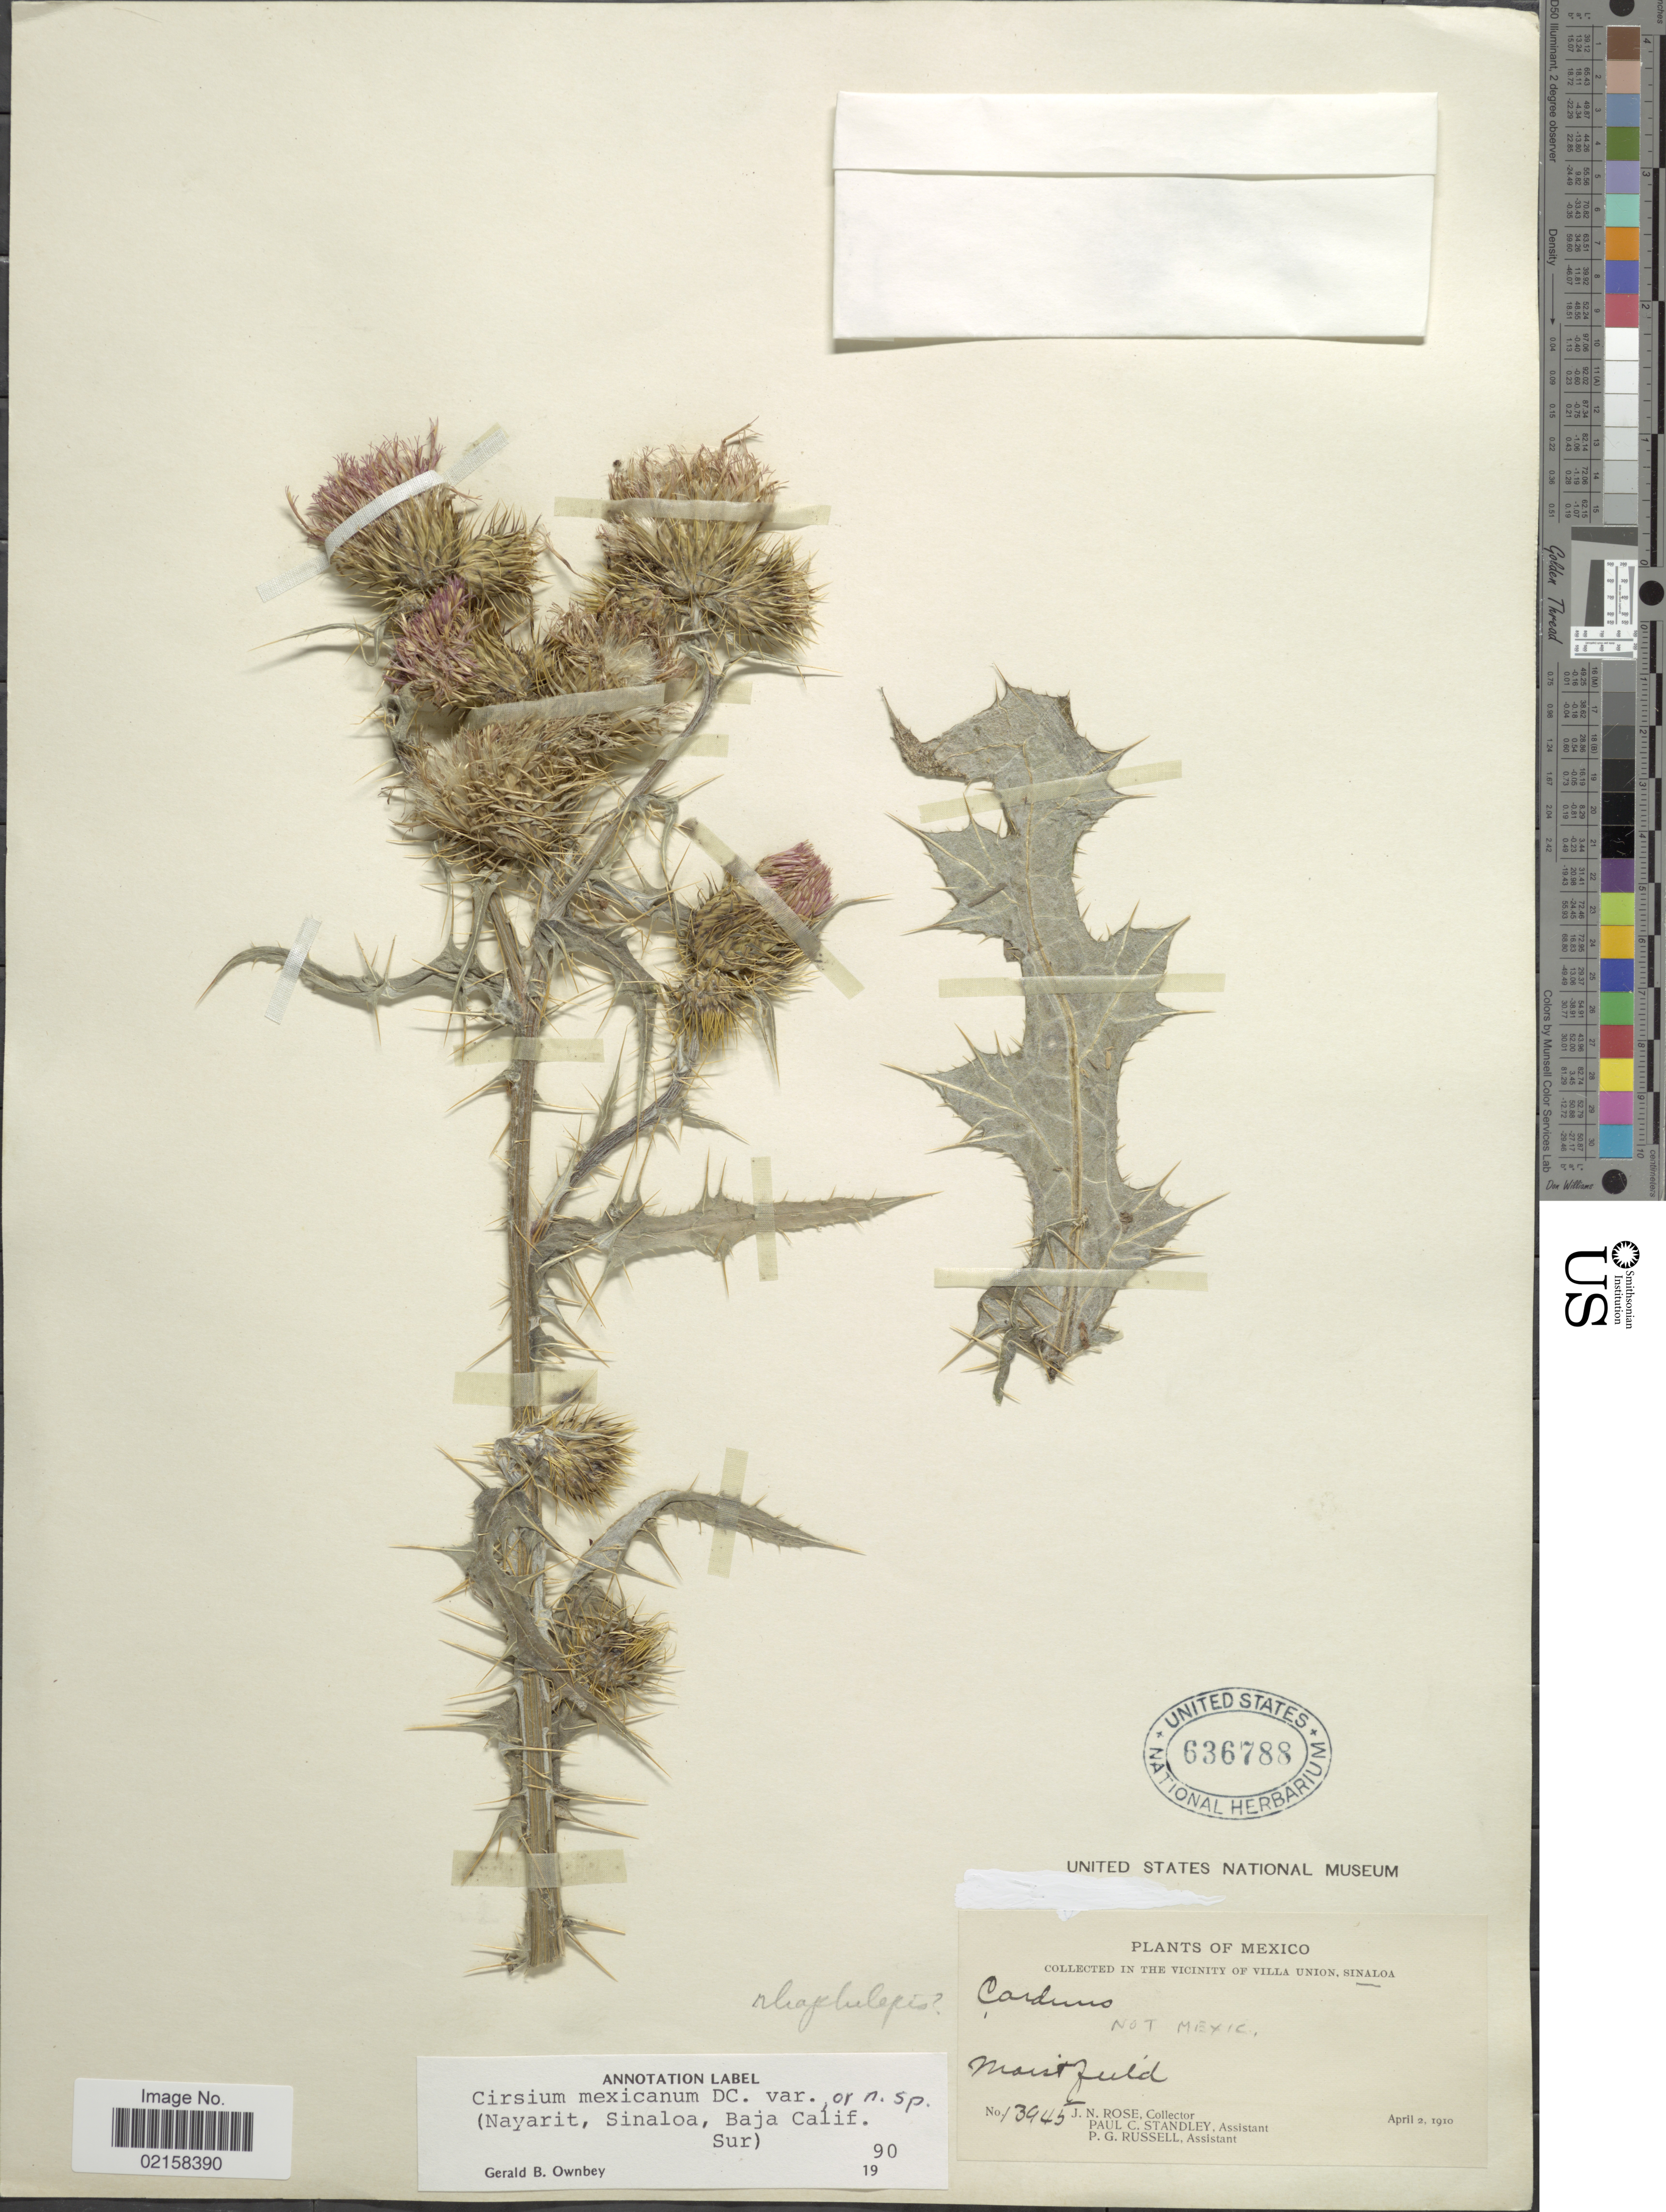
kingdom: Plantae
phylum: Tracheophyta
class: Magnoliopsida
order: Asterales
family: Asteraceae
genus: Cirsium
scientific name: Cirsium mexicanum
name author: DC.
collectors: J. N. Rose, P. C. Standley & P. G. Russell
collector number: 13945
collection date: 1910-04-02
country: Mexico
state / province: Sinaloa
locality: In the vicinity of Villa Union, moist field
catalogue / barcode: US 636788